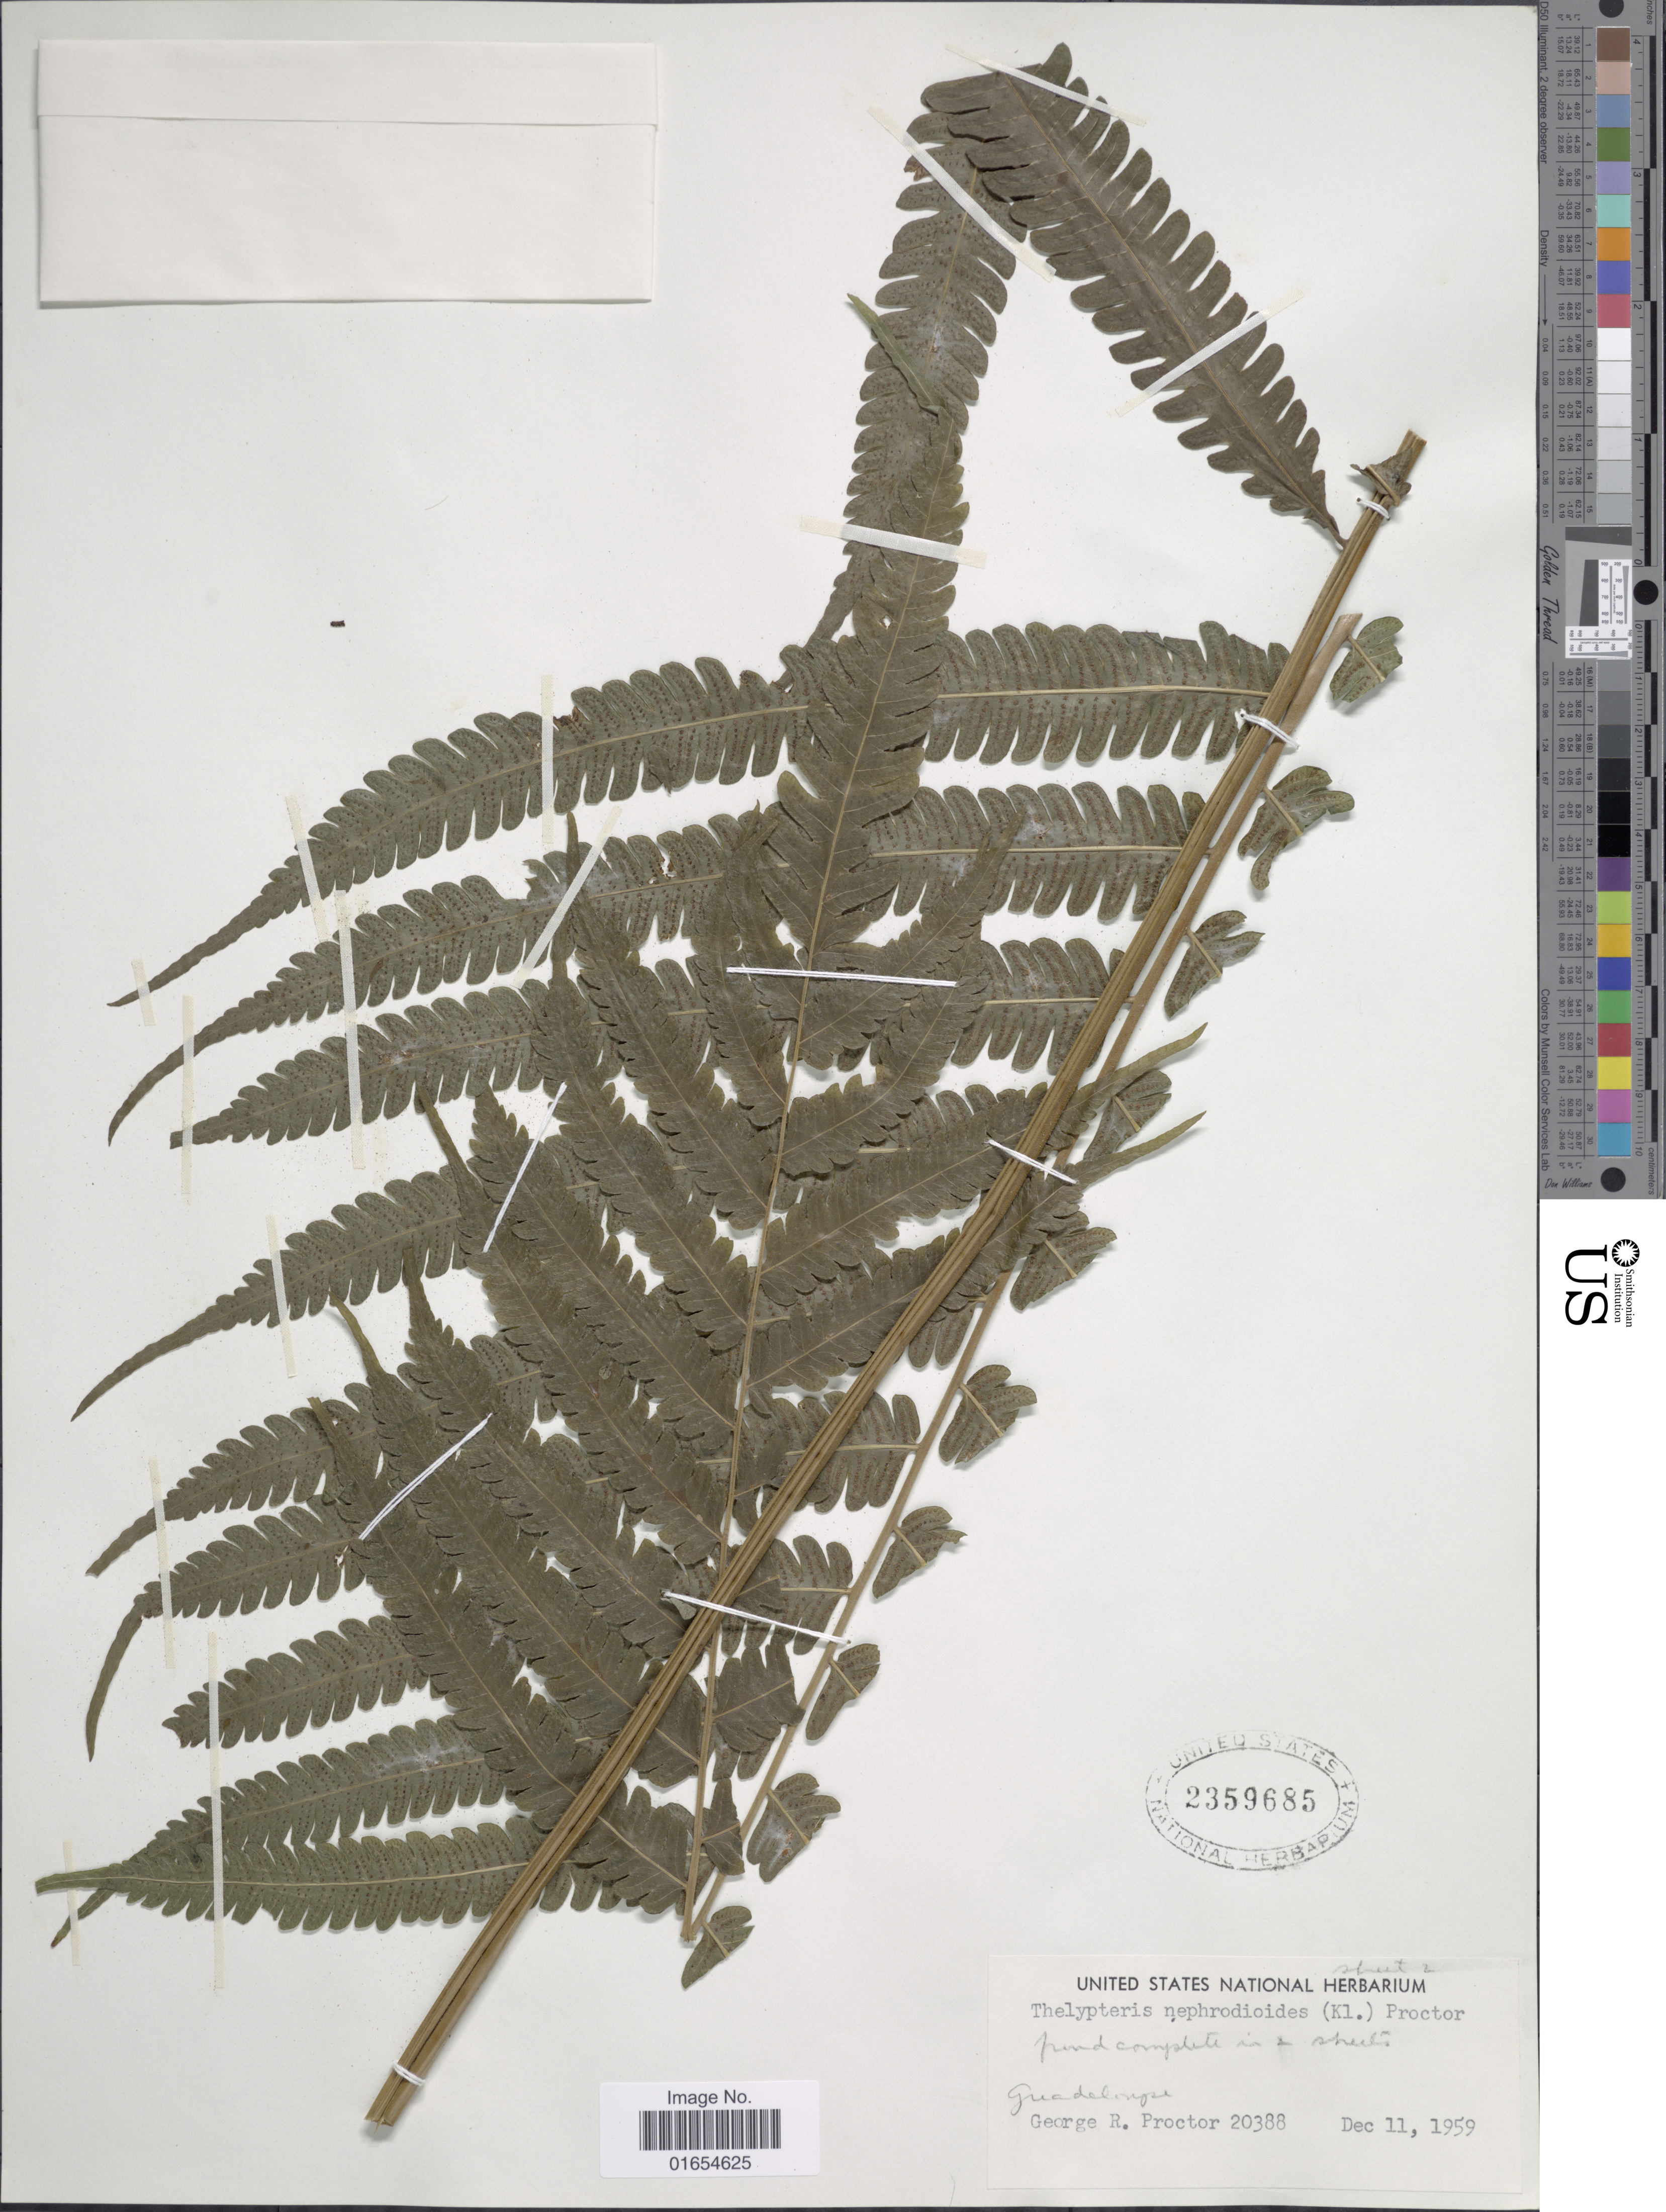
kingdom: Plantae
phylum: Tracheophyta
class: Polypodiopsida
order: Polypodiales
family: Thelypteridaceae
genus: Goniopteris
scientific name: Goniopteris nephrodioides (Klotzsch) comb. nov., ined 2015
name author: (Klotzsch)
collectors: G. Proctor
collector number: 20388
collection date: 1959-12-11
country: Guadeloupe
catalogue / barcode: US 2359685